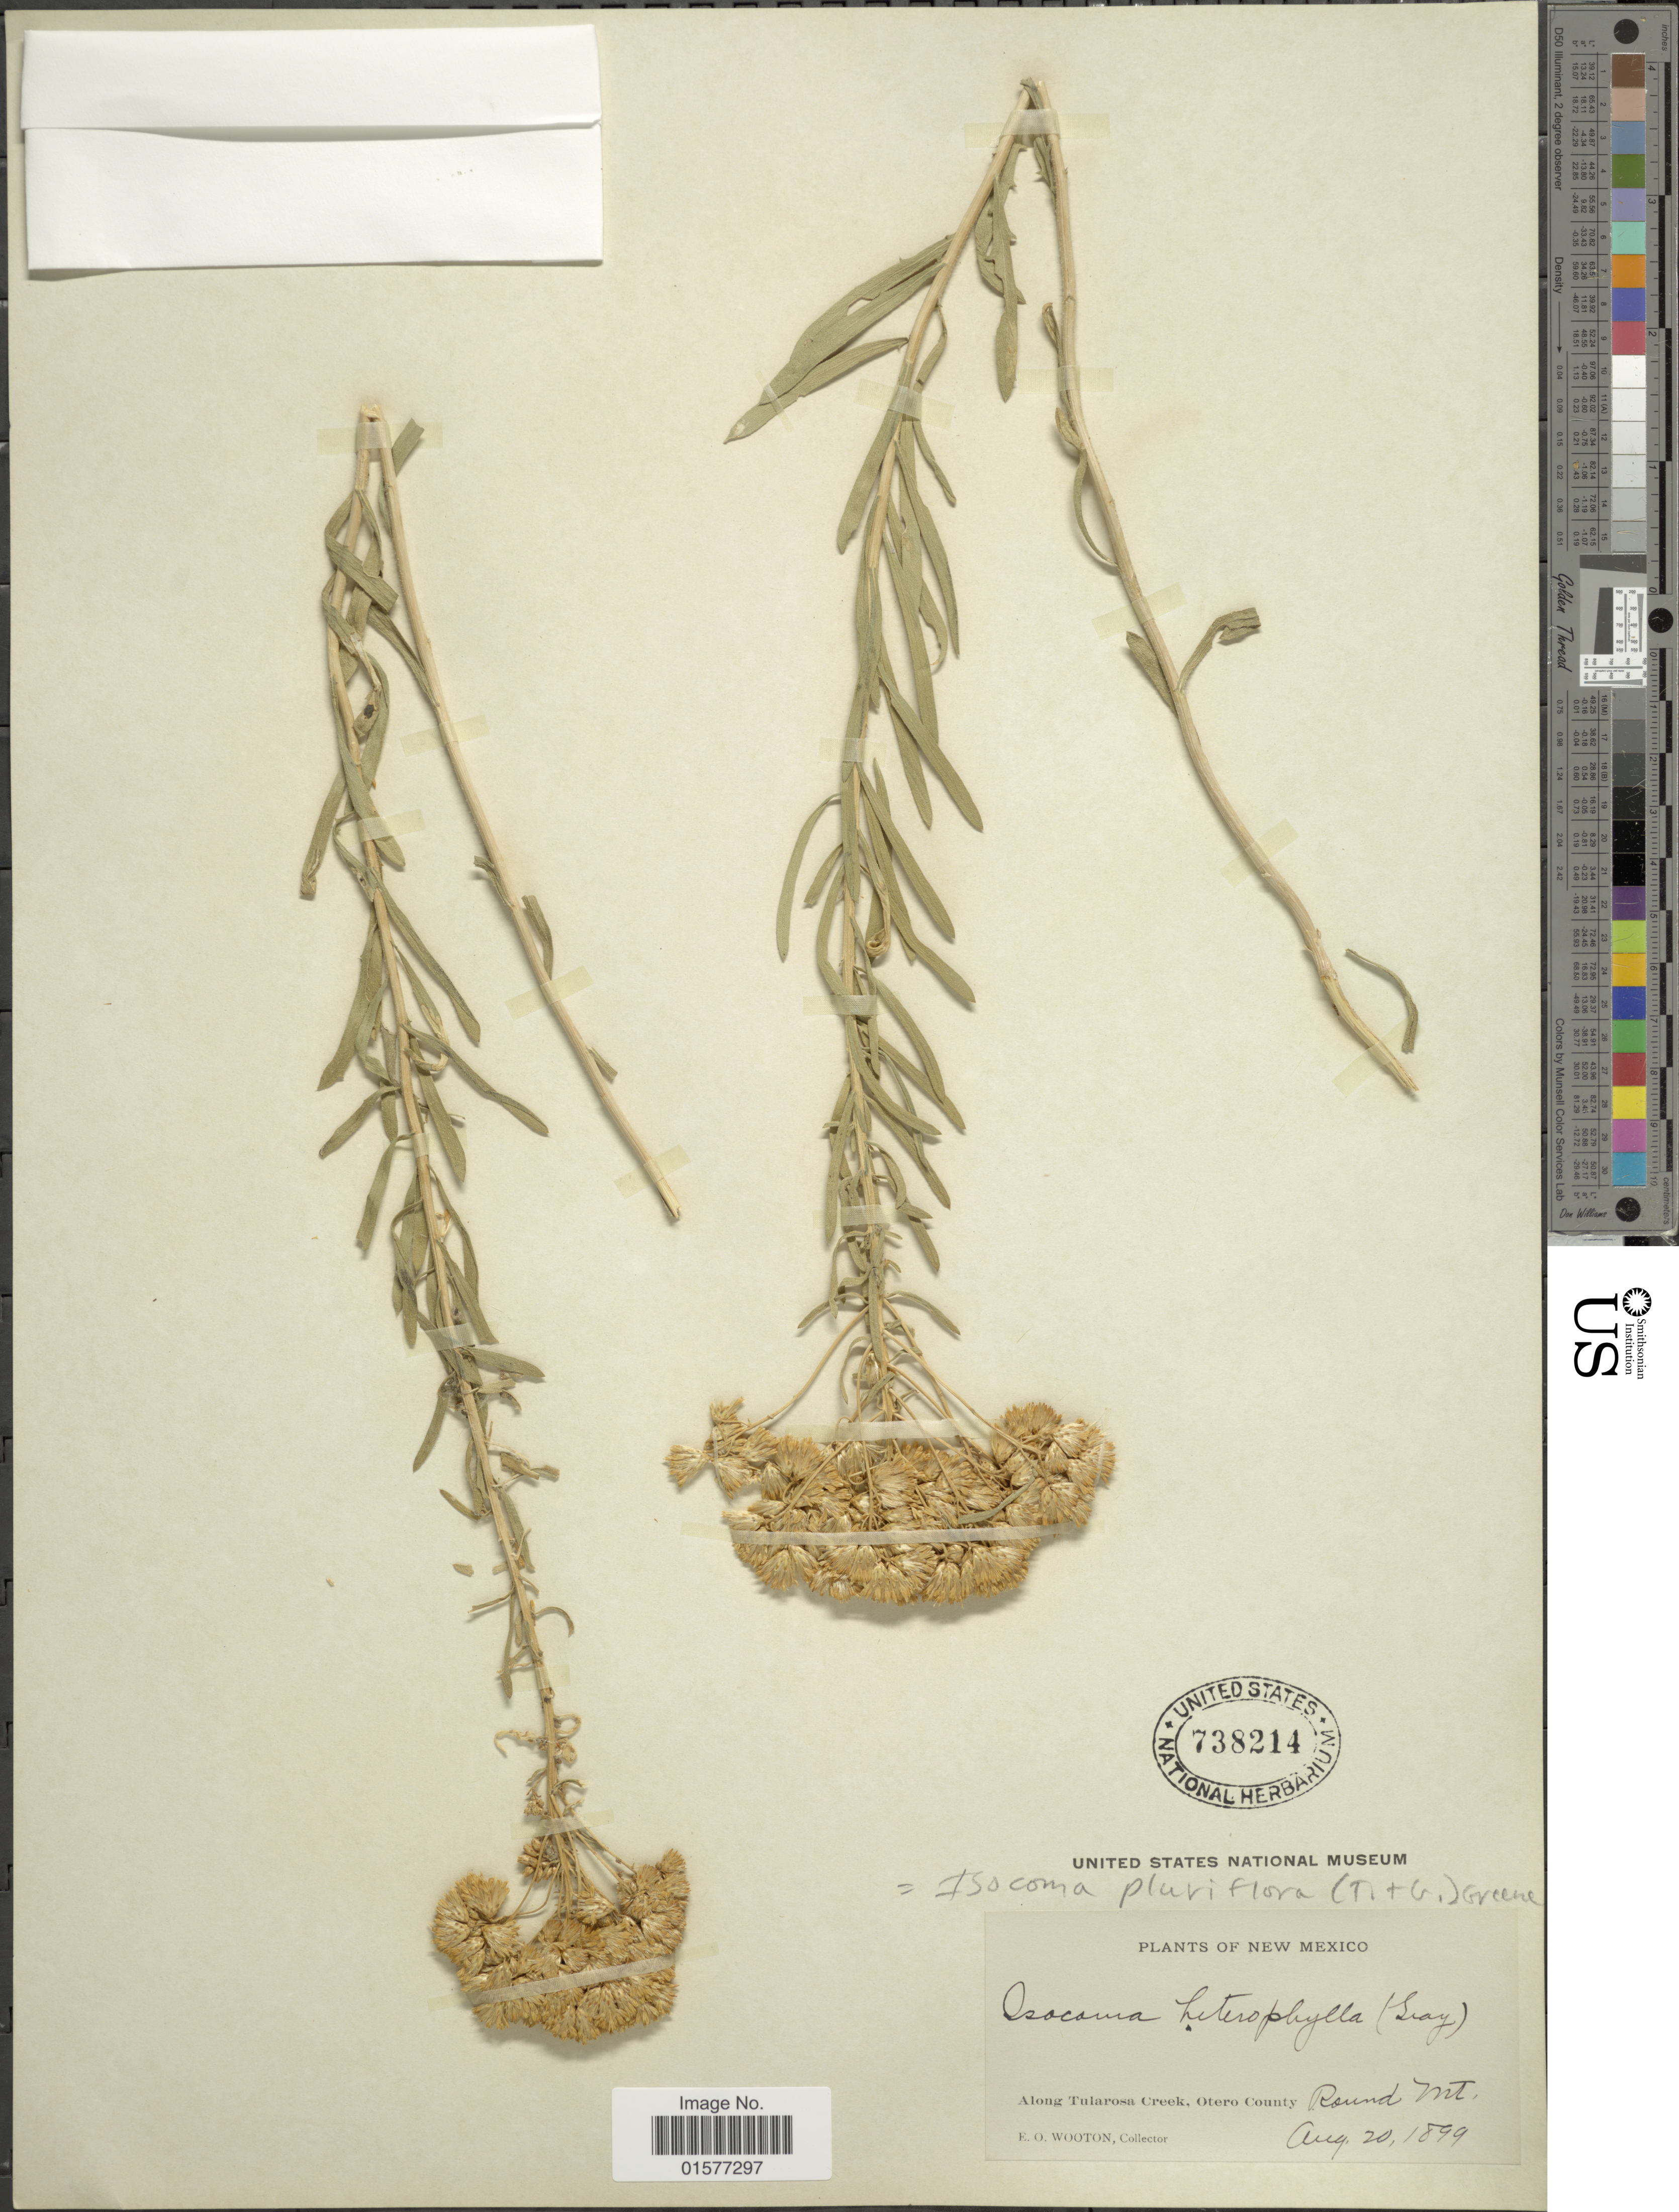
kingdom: Plantae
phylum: Tracheophyta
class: Magnoliopsida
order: Asterales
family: Asteraceae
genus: Isocoma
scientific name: Isocoma pluriflora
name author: (Torr. & A. Gray) Greene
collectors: E. O. Wooton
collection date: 1899-08-20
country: United States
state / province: New Mexico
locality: Along Tularosa Creek, Otero County, Round Mt.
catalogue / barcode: US 738214